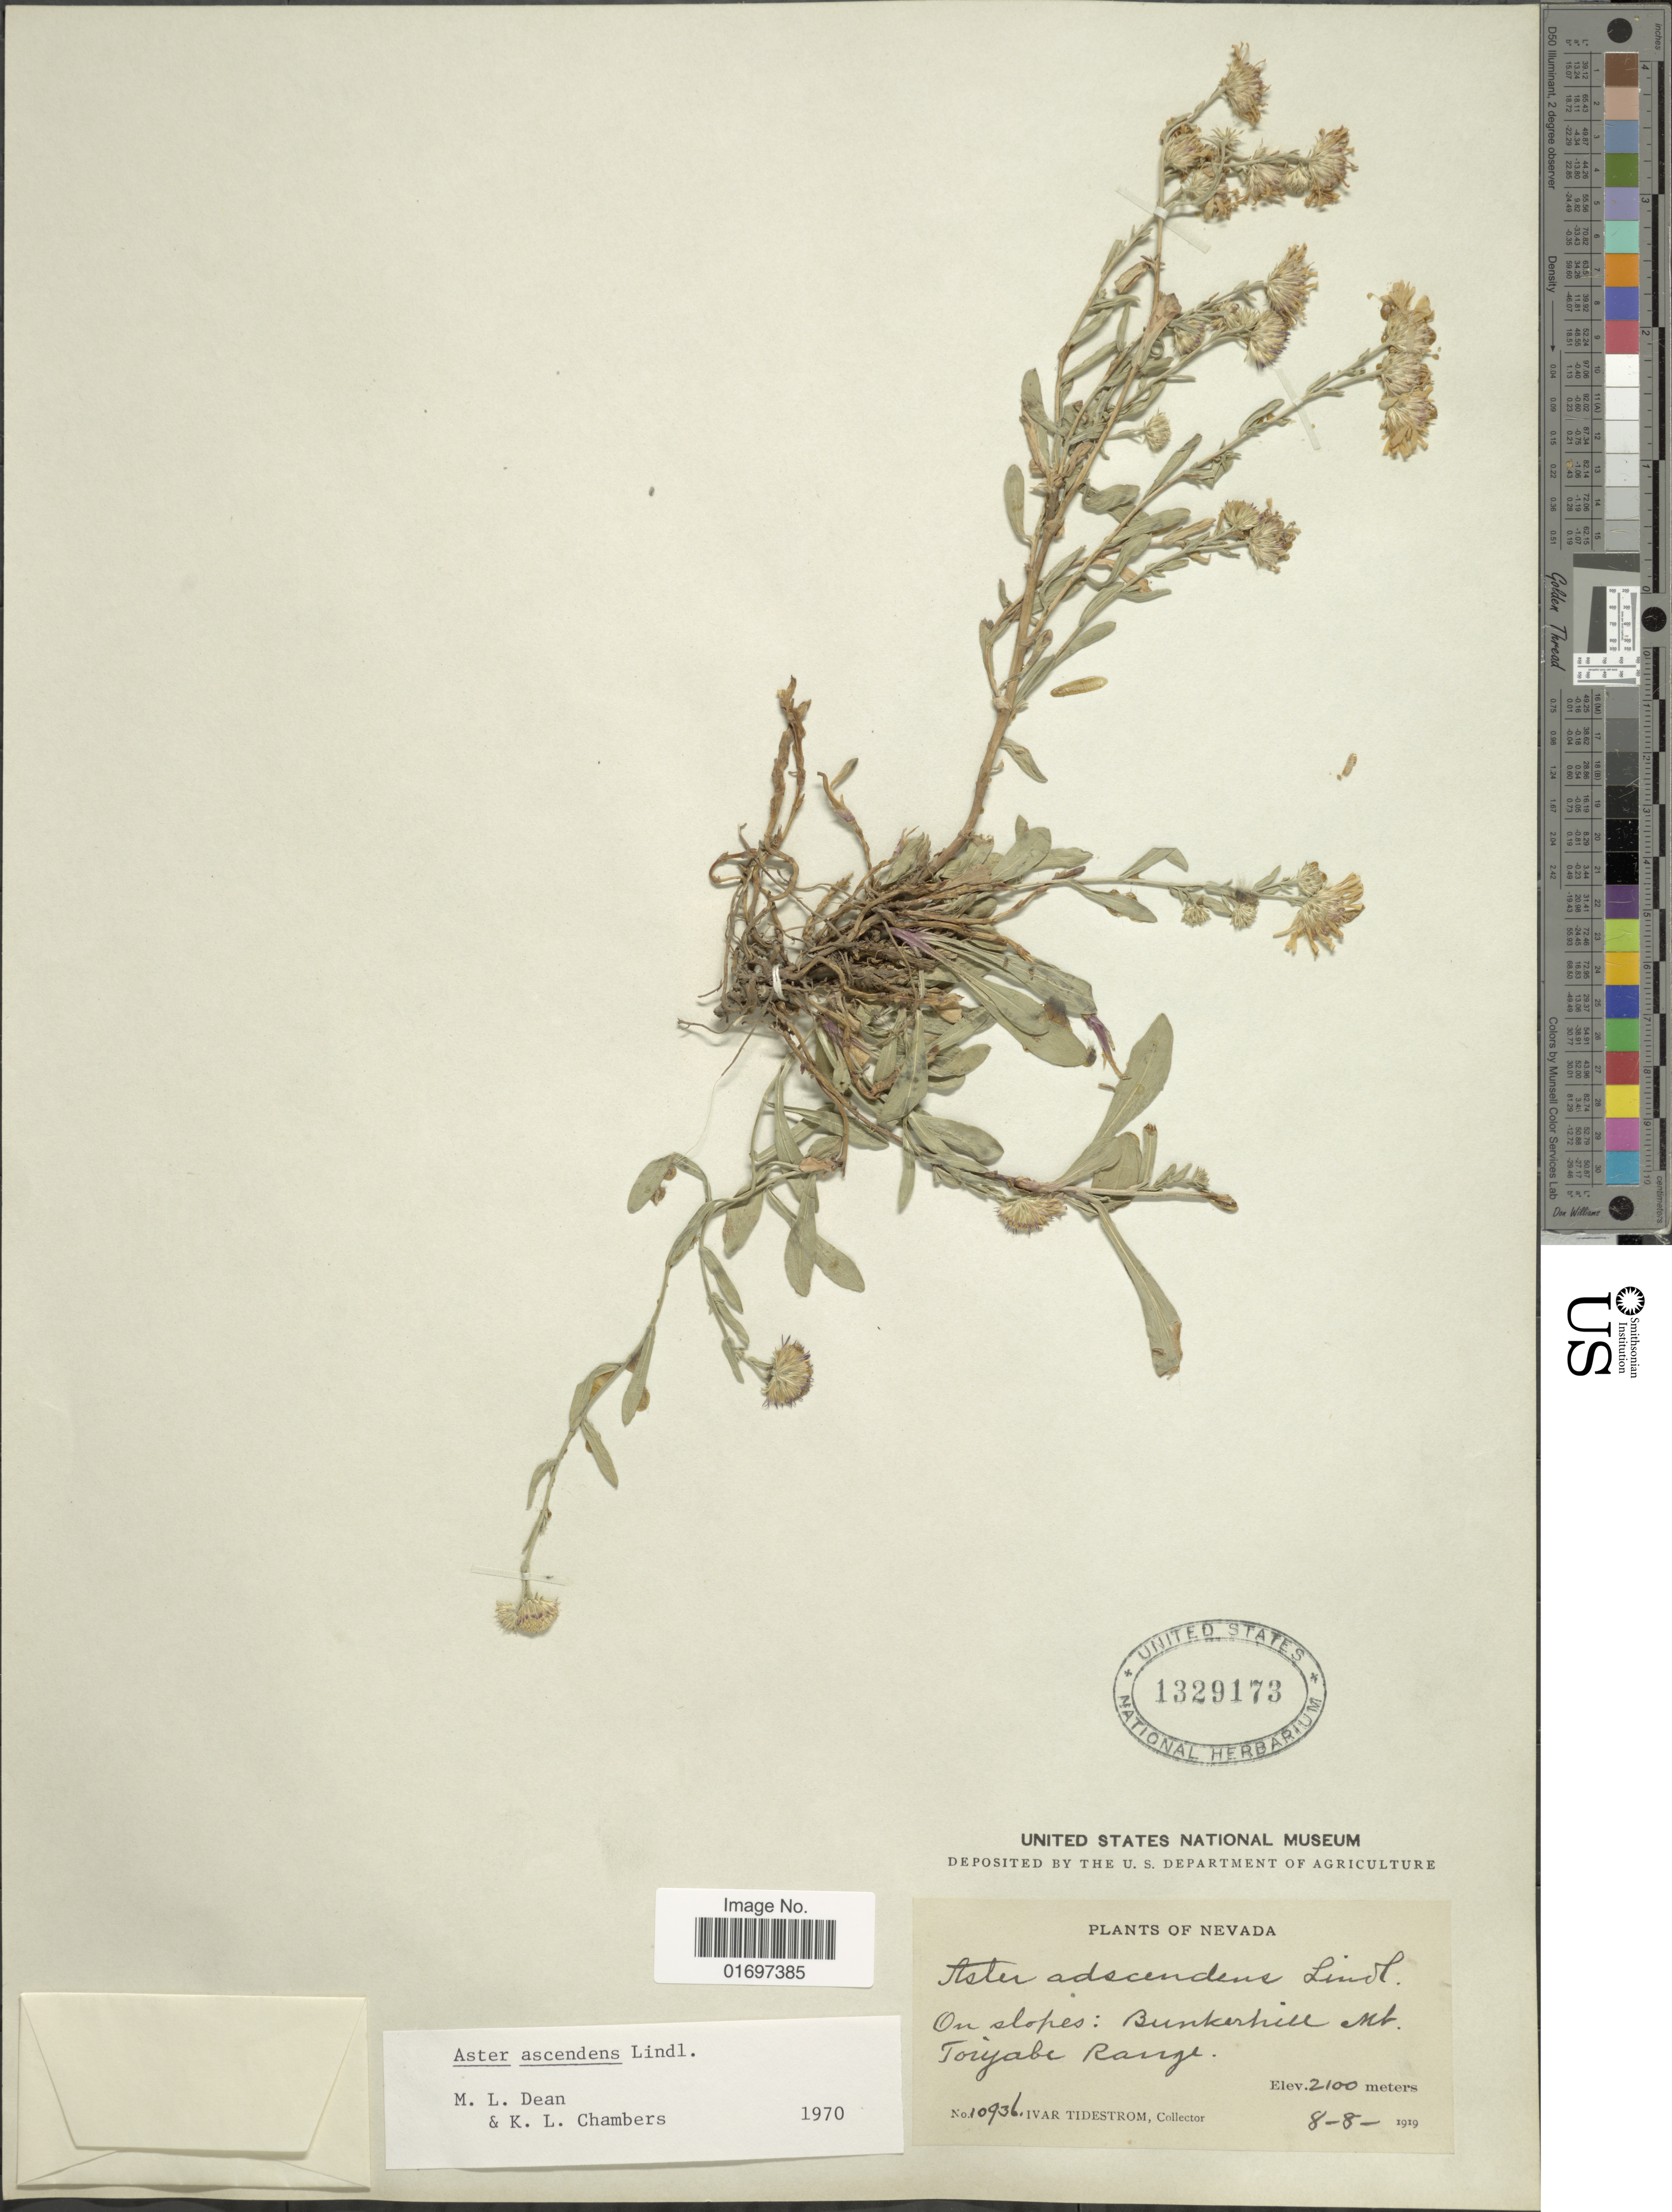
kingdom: Plantae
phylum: Tracheophyta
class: Magnoliopsida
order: Asterales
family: Asteraceae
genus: Symphyotrichum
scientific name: Symphyotrichum ascendens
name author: (Lindl.) G.L. Nesom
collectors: I. F. Tidestrom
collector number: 10936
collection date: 1919-08-08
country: United States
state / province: Nevada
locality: Nevada. On slopes: Bunkerhill Mt. Toiyabe Range.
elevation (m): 2100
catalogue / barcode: US 1329173